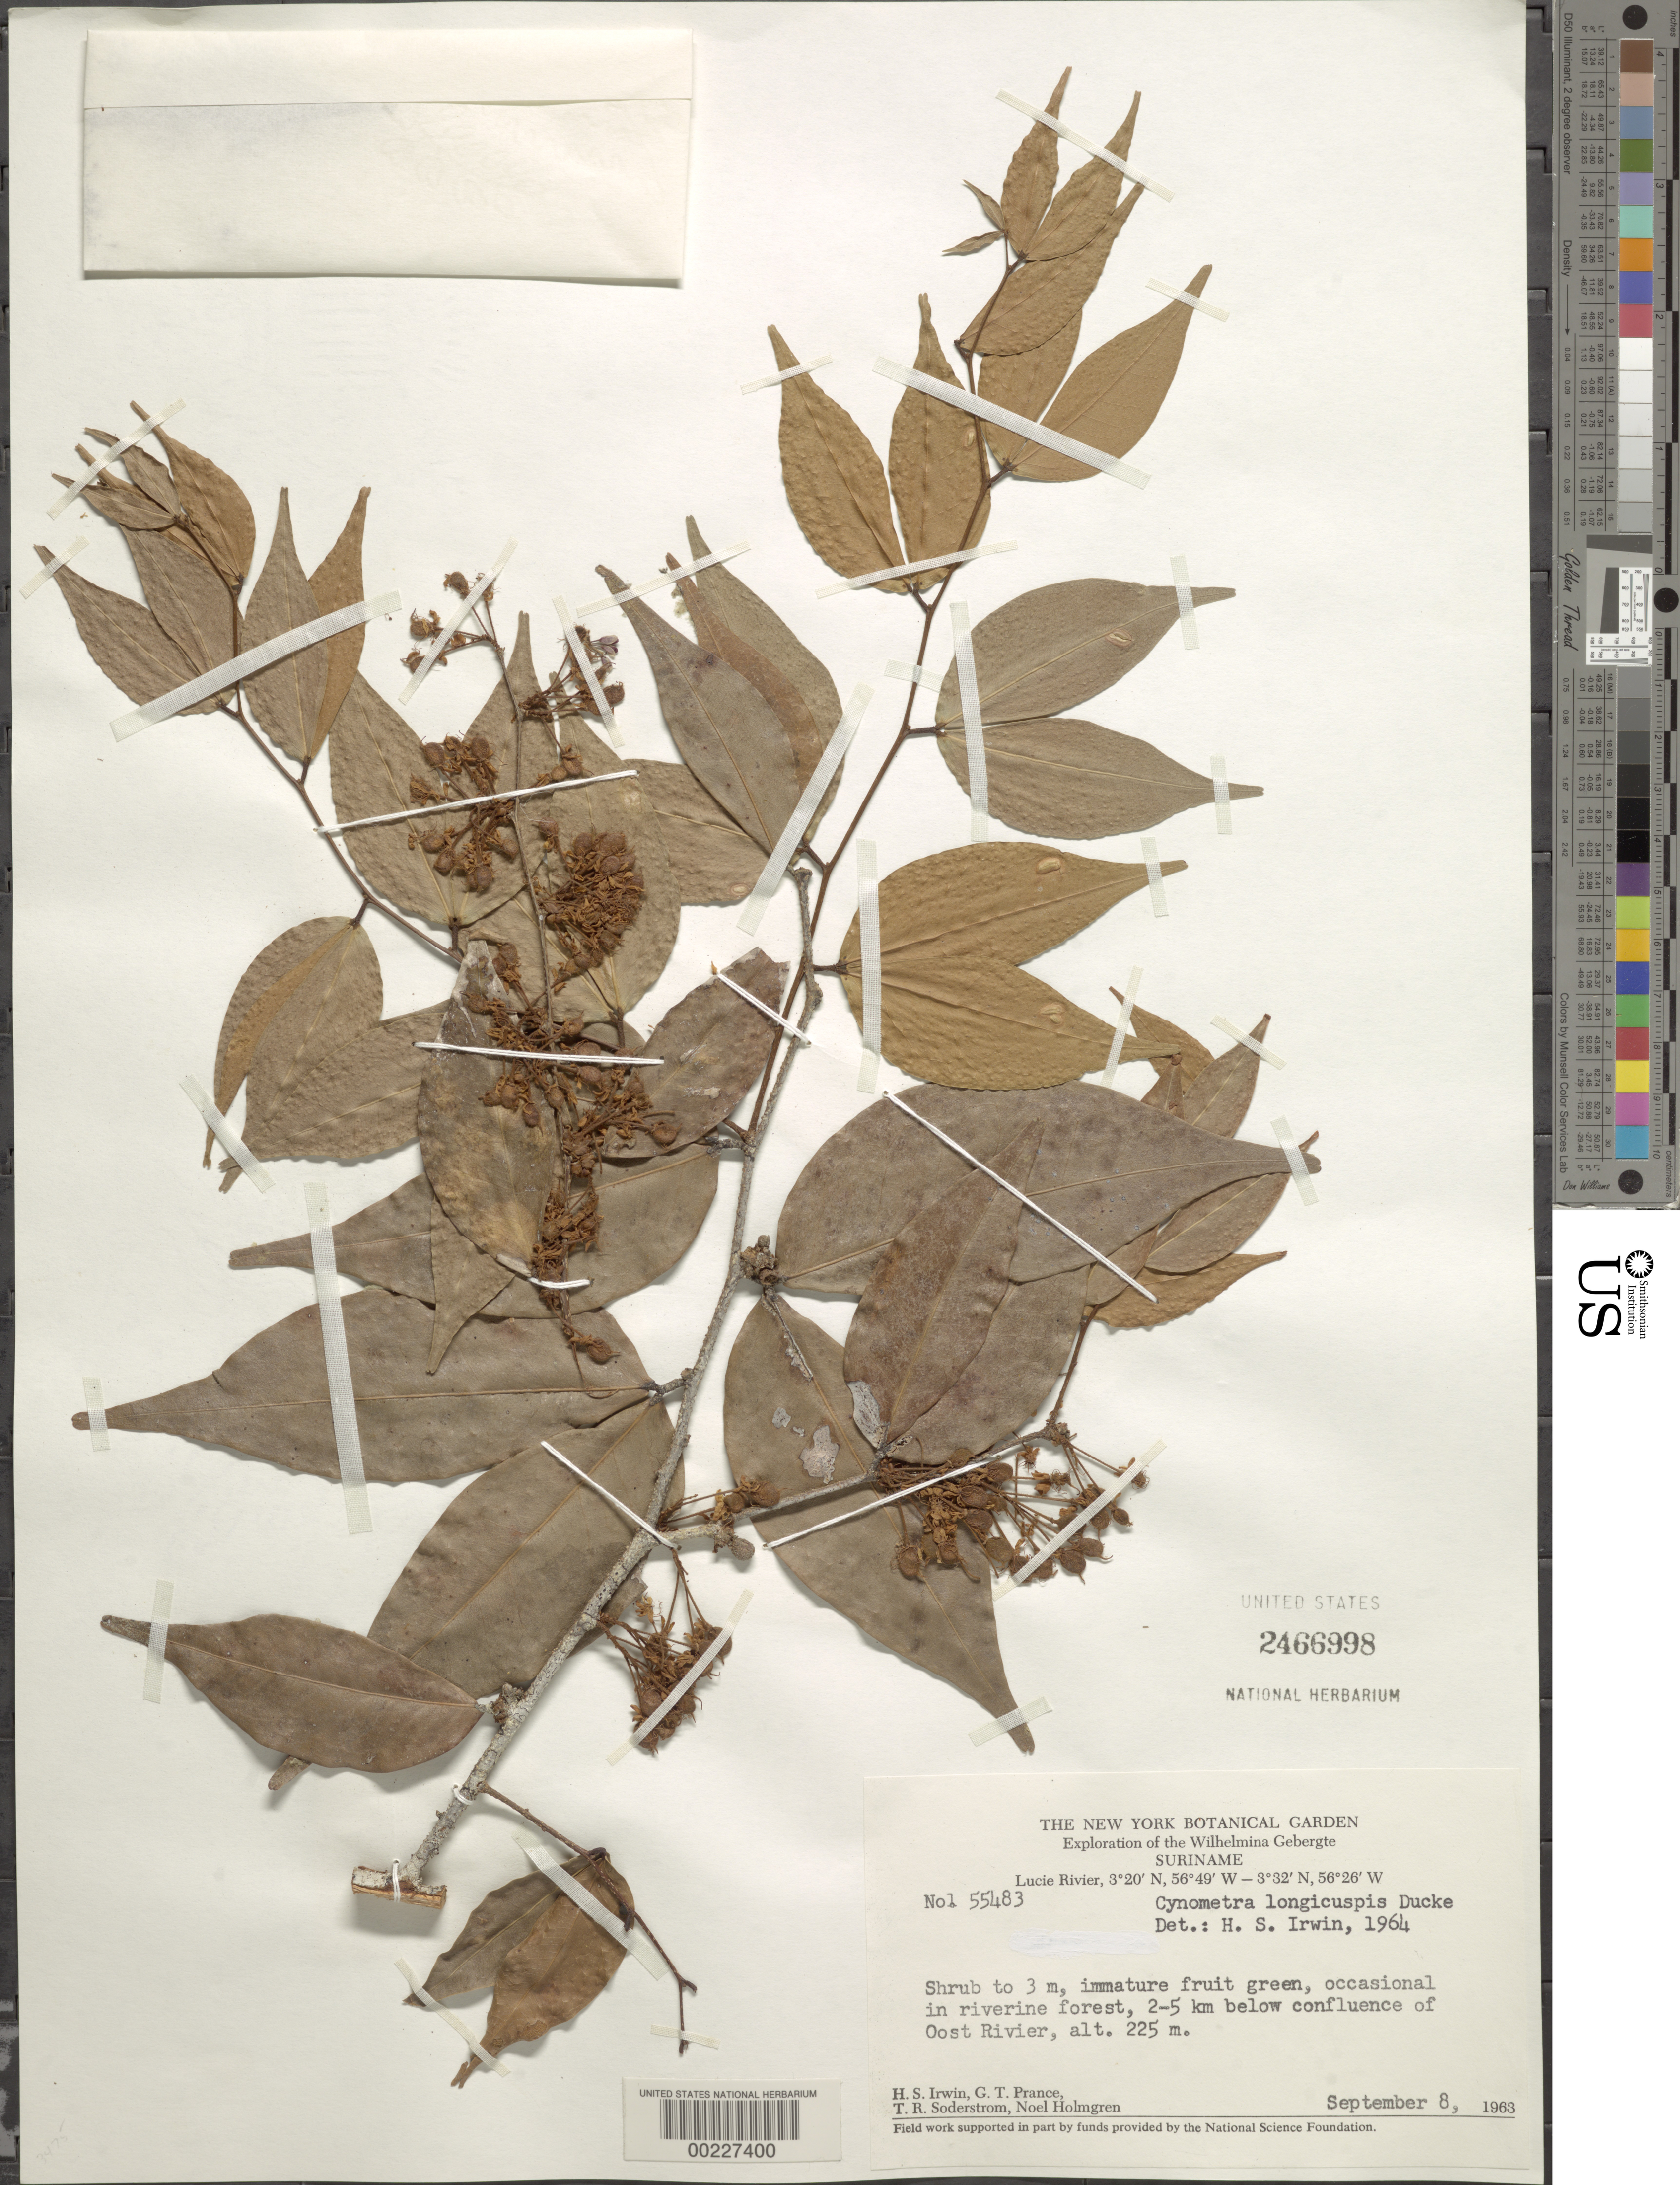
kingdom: Plantae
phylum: Tracheophyta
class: Magnoliopsida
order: Fabales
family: Fabaceae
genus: Cynometra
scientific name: Cynometra longicuspis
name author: Ducke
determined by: Irwin, Howard S.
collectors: H. Irwin, G. T. Prance, T. R. Soderstrom & N. H. Holmgren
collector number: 55483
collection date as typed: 8-Sep-63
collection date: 1963-09-08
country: Suriname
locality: Lucie R., 2-5 km below confl. with Oost R., Wilhelmina Gebergte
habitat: Riverine forest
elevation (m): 225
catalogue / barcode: US 2466998